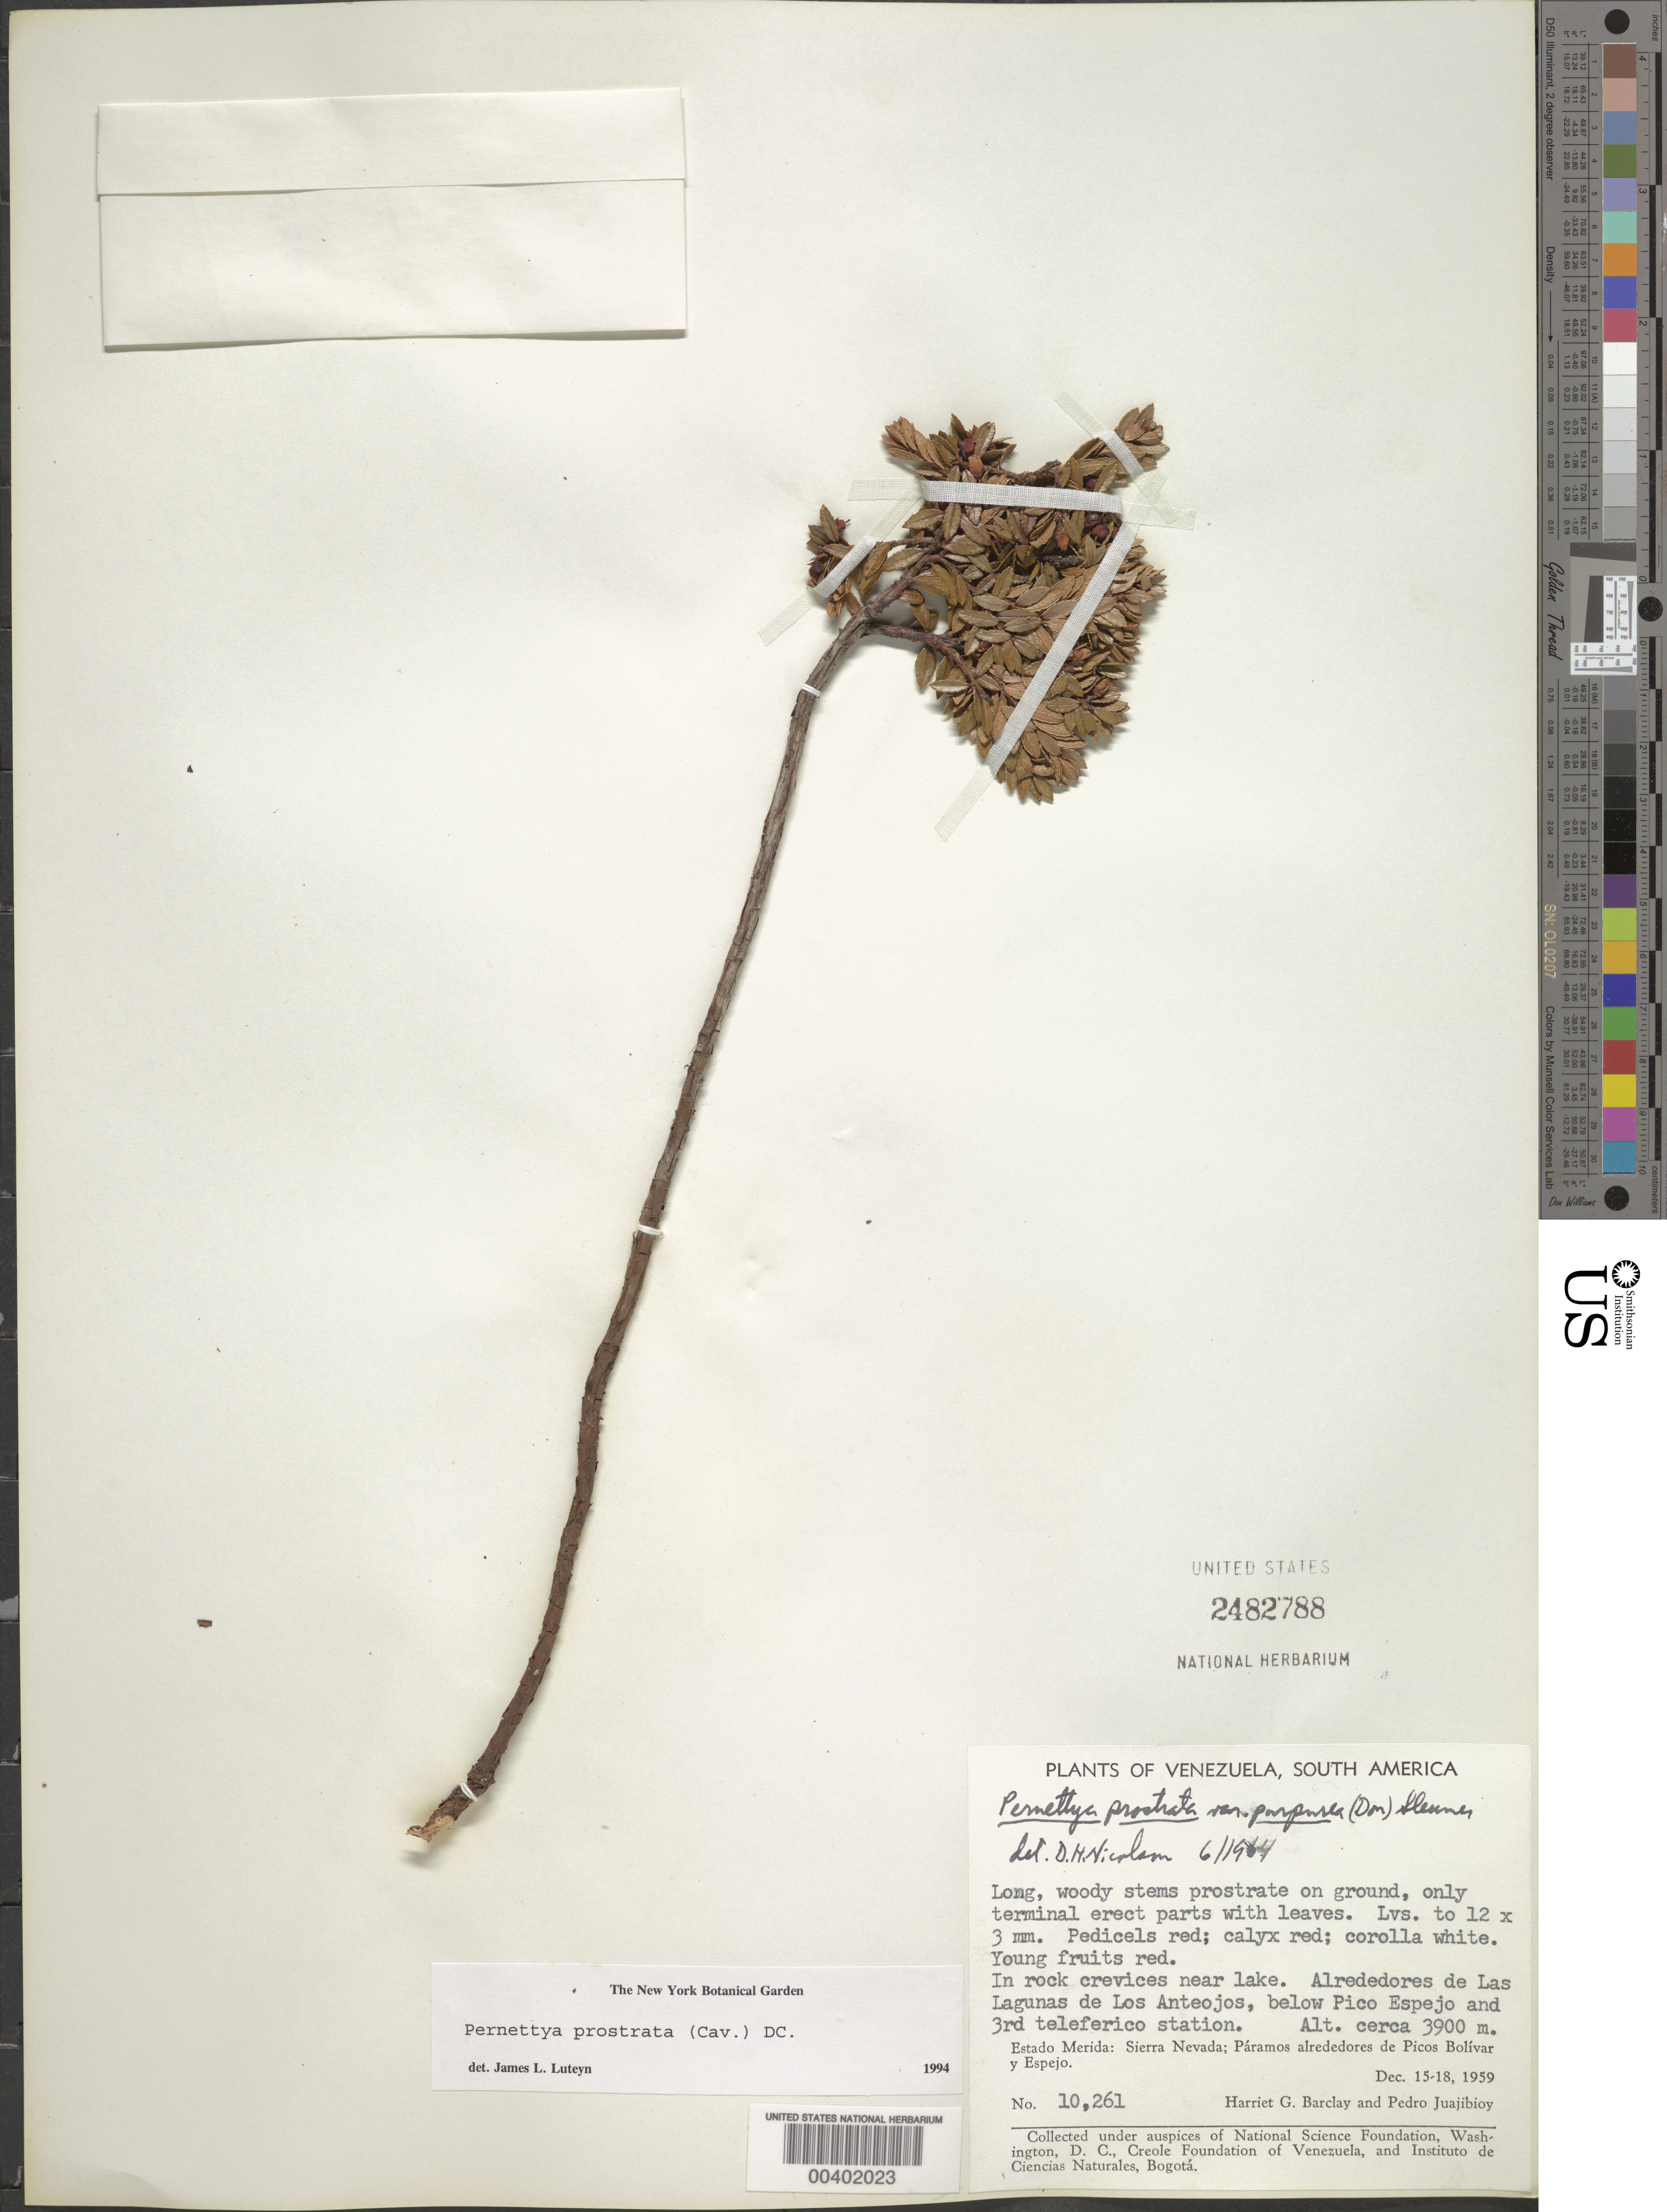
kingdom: Plantae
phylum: Tracheophyta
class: Magnoliopsida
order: Ericales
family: Ericaceae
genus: Pernettya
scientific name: Pernettya prostrata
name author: (Cav.) DC.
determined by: Luteyn, J. L.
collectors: H. G. Barclay & P. Juajibioy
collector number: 10261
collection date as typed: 15 Dec 1959 to 18 Dec 1959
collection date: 1959-12-15/1959-12-18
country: Venezuela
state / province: Mérida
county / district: Libertador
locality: Alrededores de Las Lagunas de Los Anteojos, below Pico Espejo and 3rd teleferico station. Anteojos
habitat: In rock crevices near lake.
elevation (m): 3900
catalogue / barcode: US 2482788